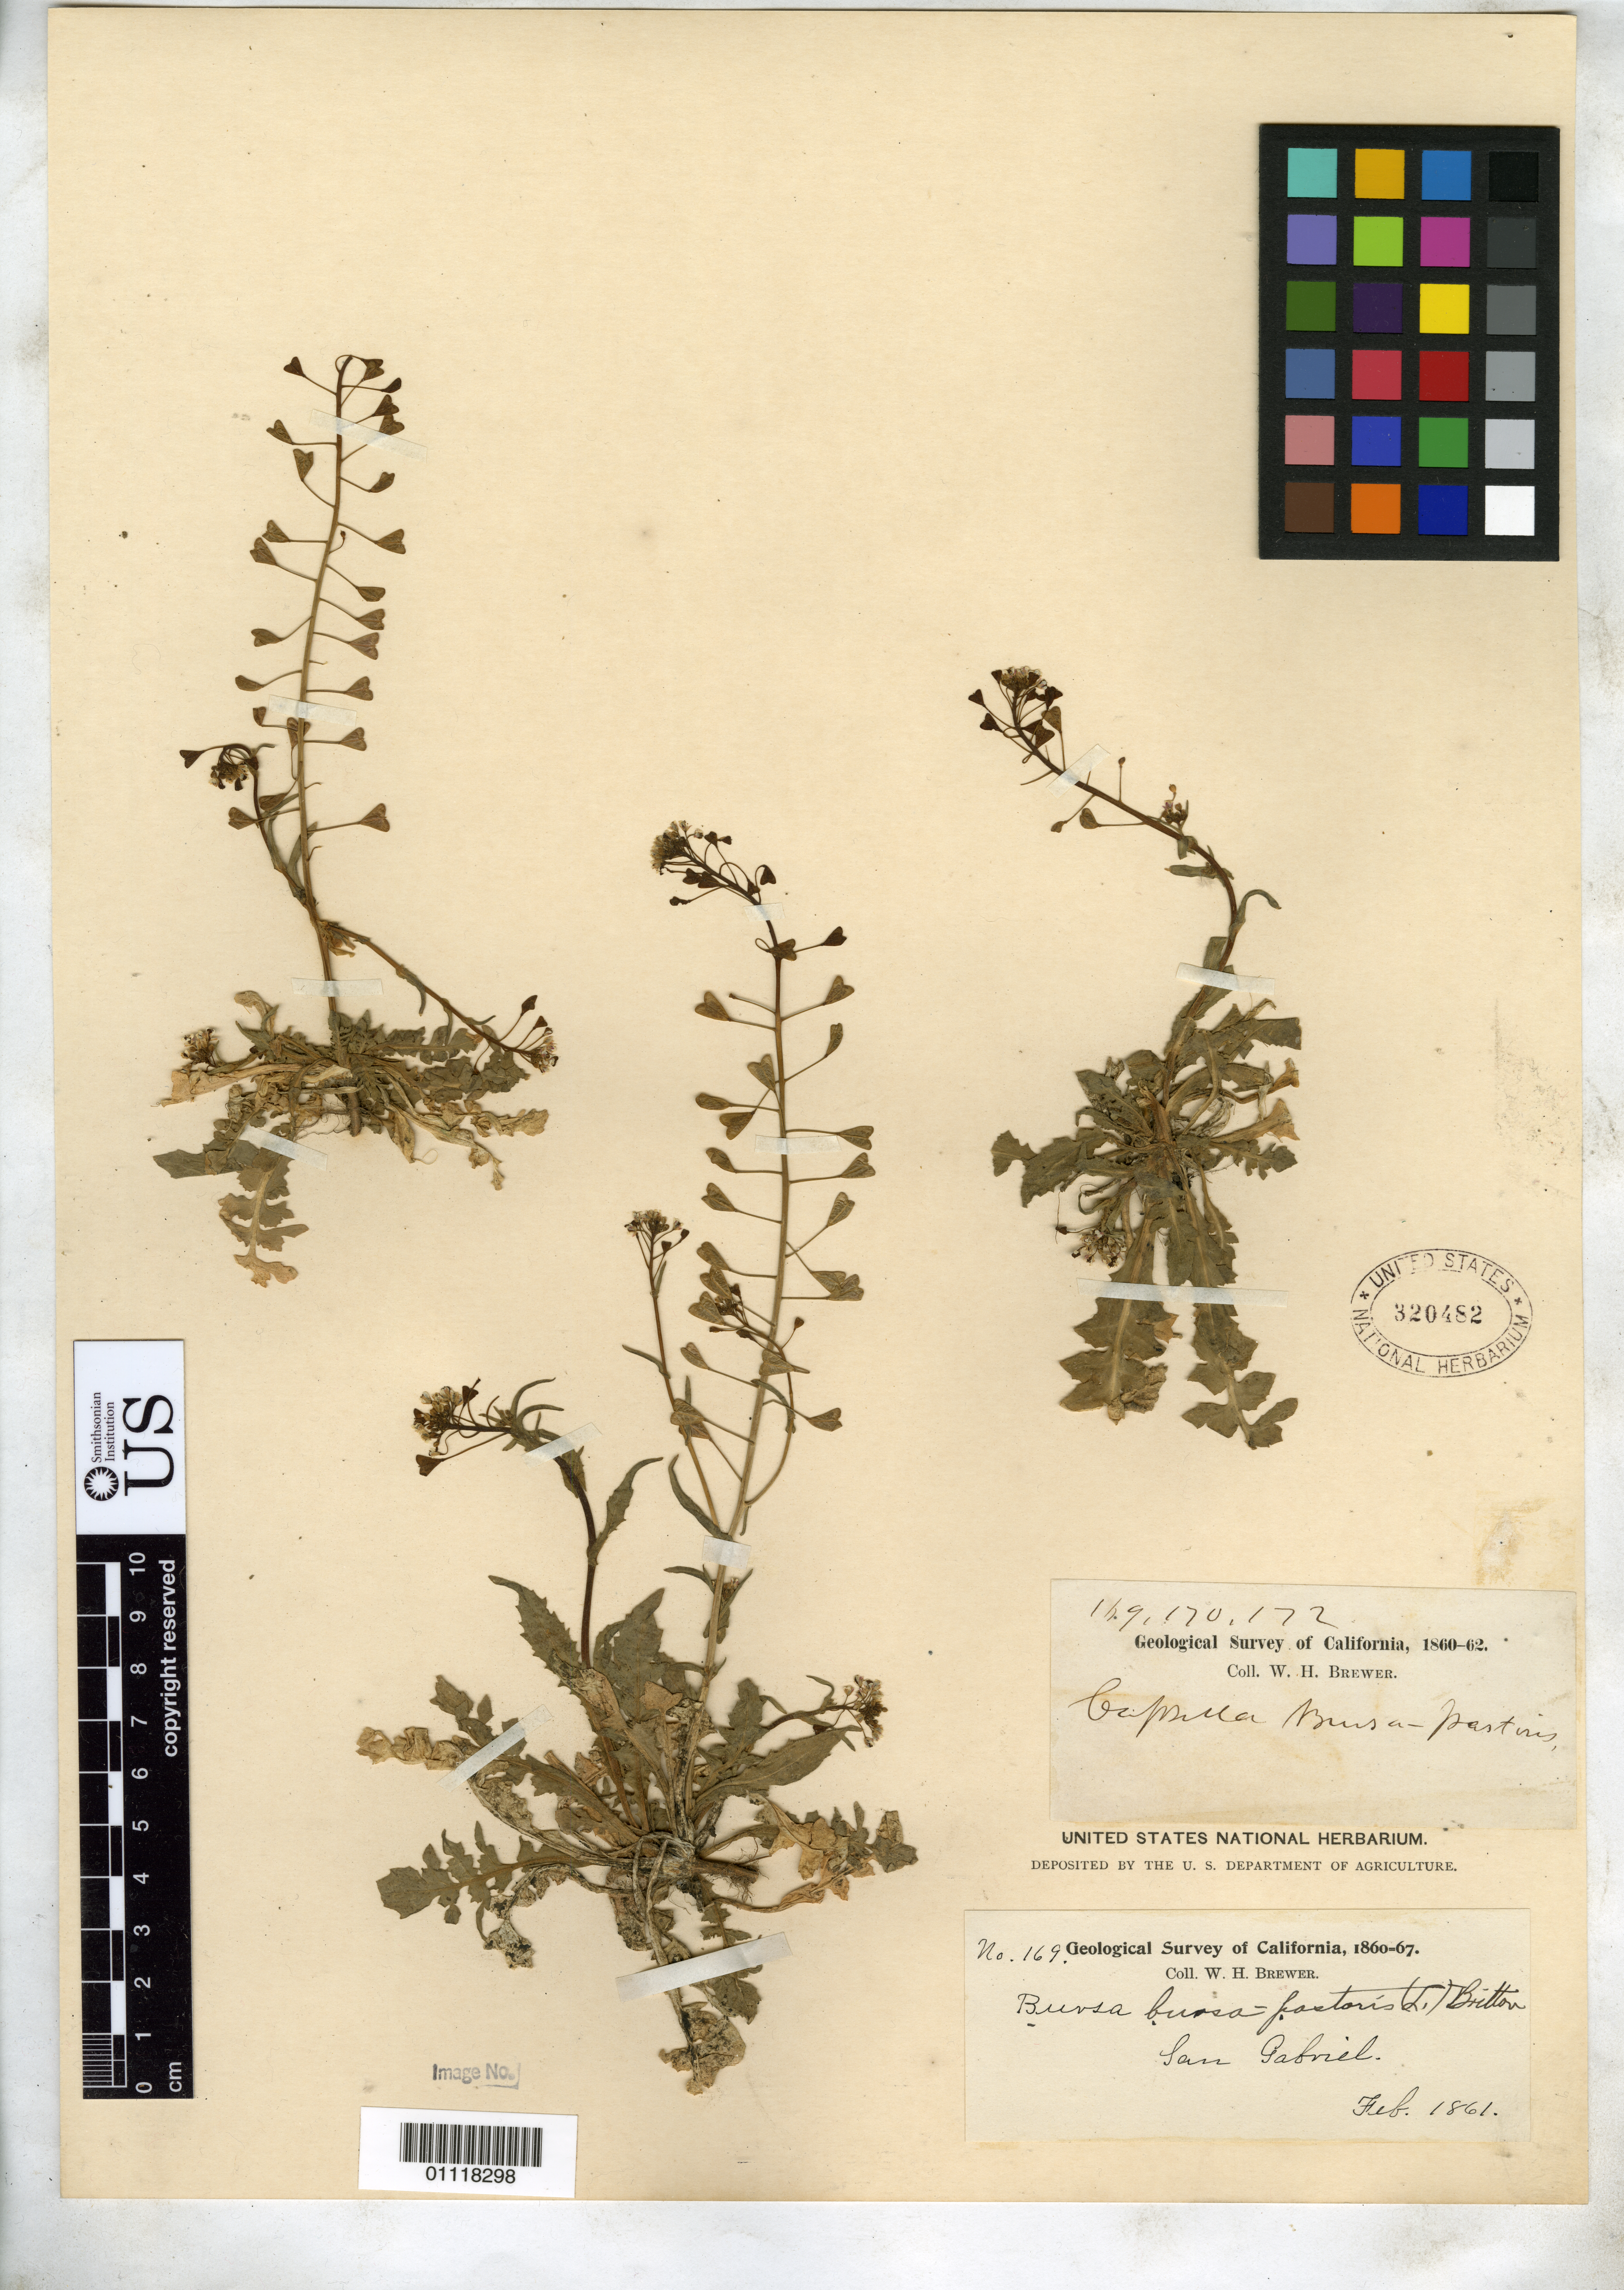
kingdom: Plantae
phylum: Tracheophyta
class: Magnoliopsida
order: Brassicales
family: Brassicaceae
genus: Bursa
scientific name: Bursa bursa-pastoris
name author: (L.) Britton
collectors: W. H. Brewer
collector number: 169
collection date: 1861-02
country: United States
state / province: California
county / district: Los Angeles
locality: San Gabriel.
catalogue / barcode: US 320482